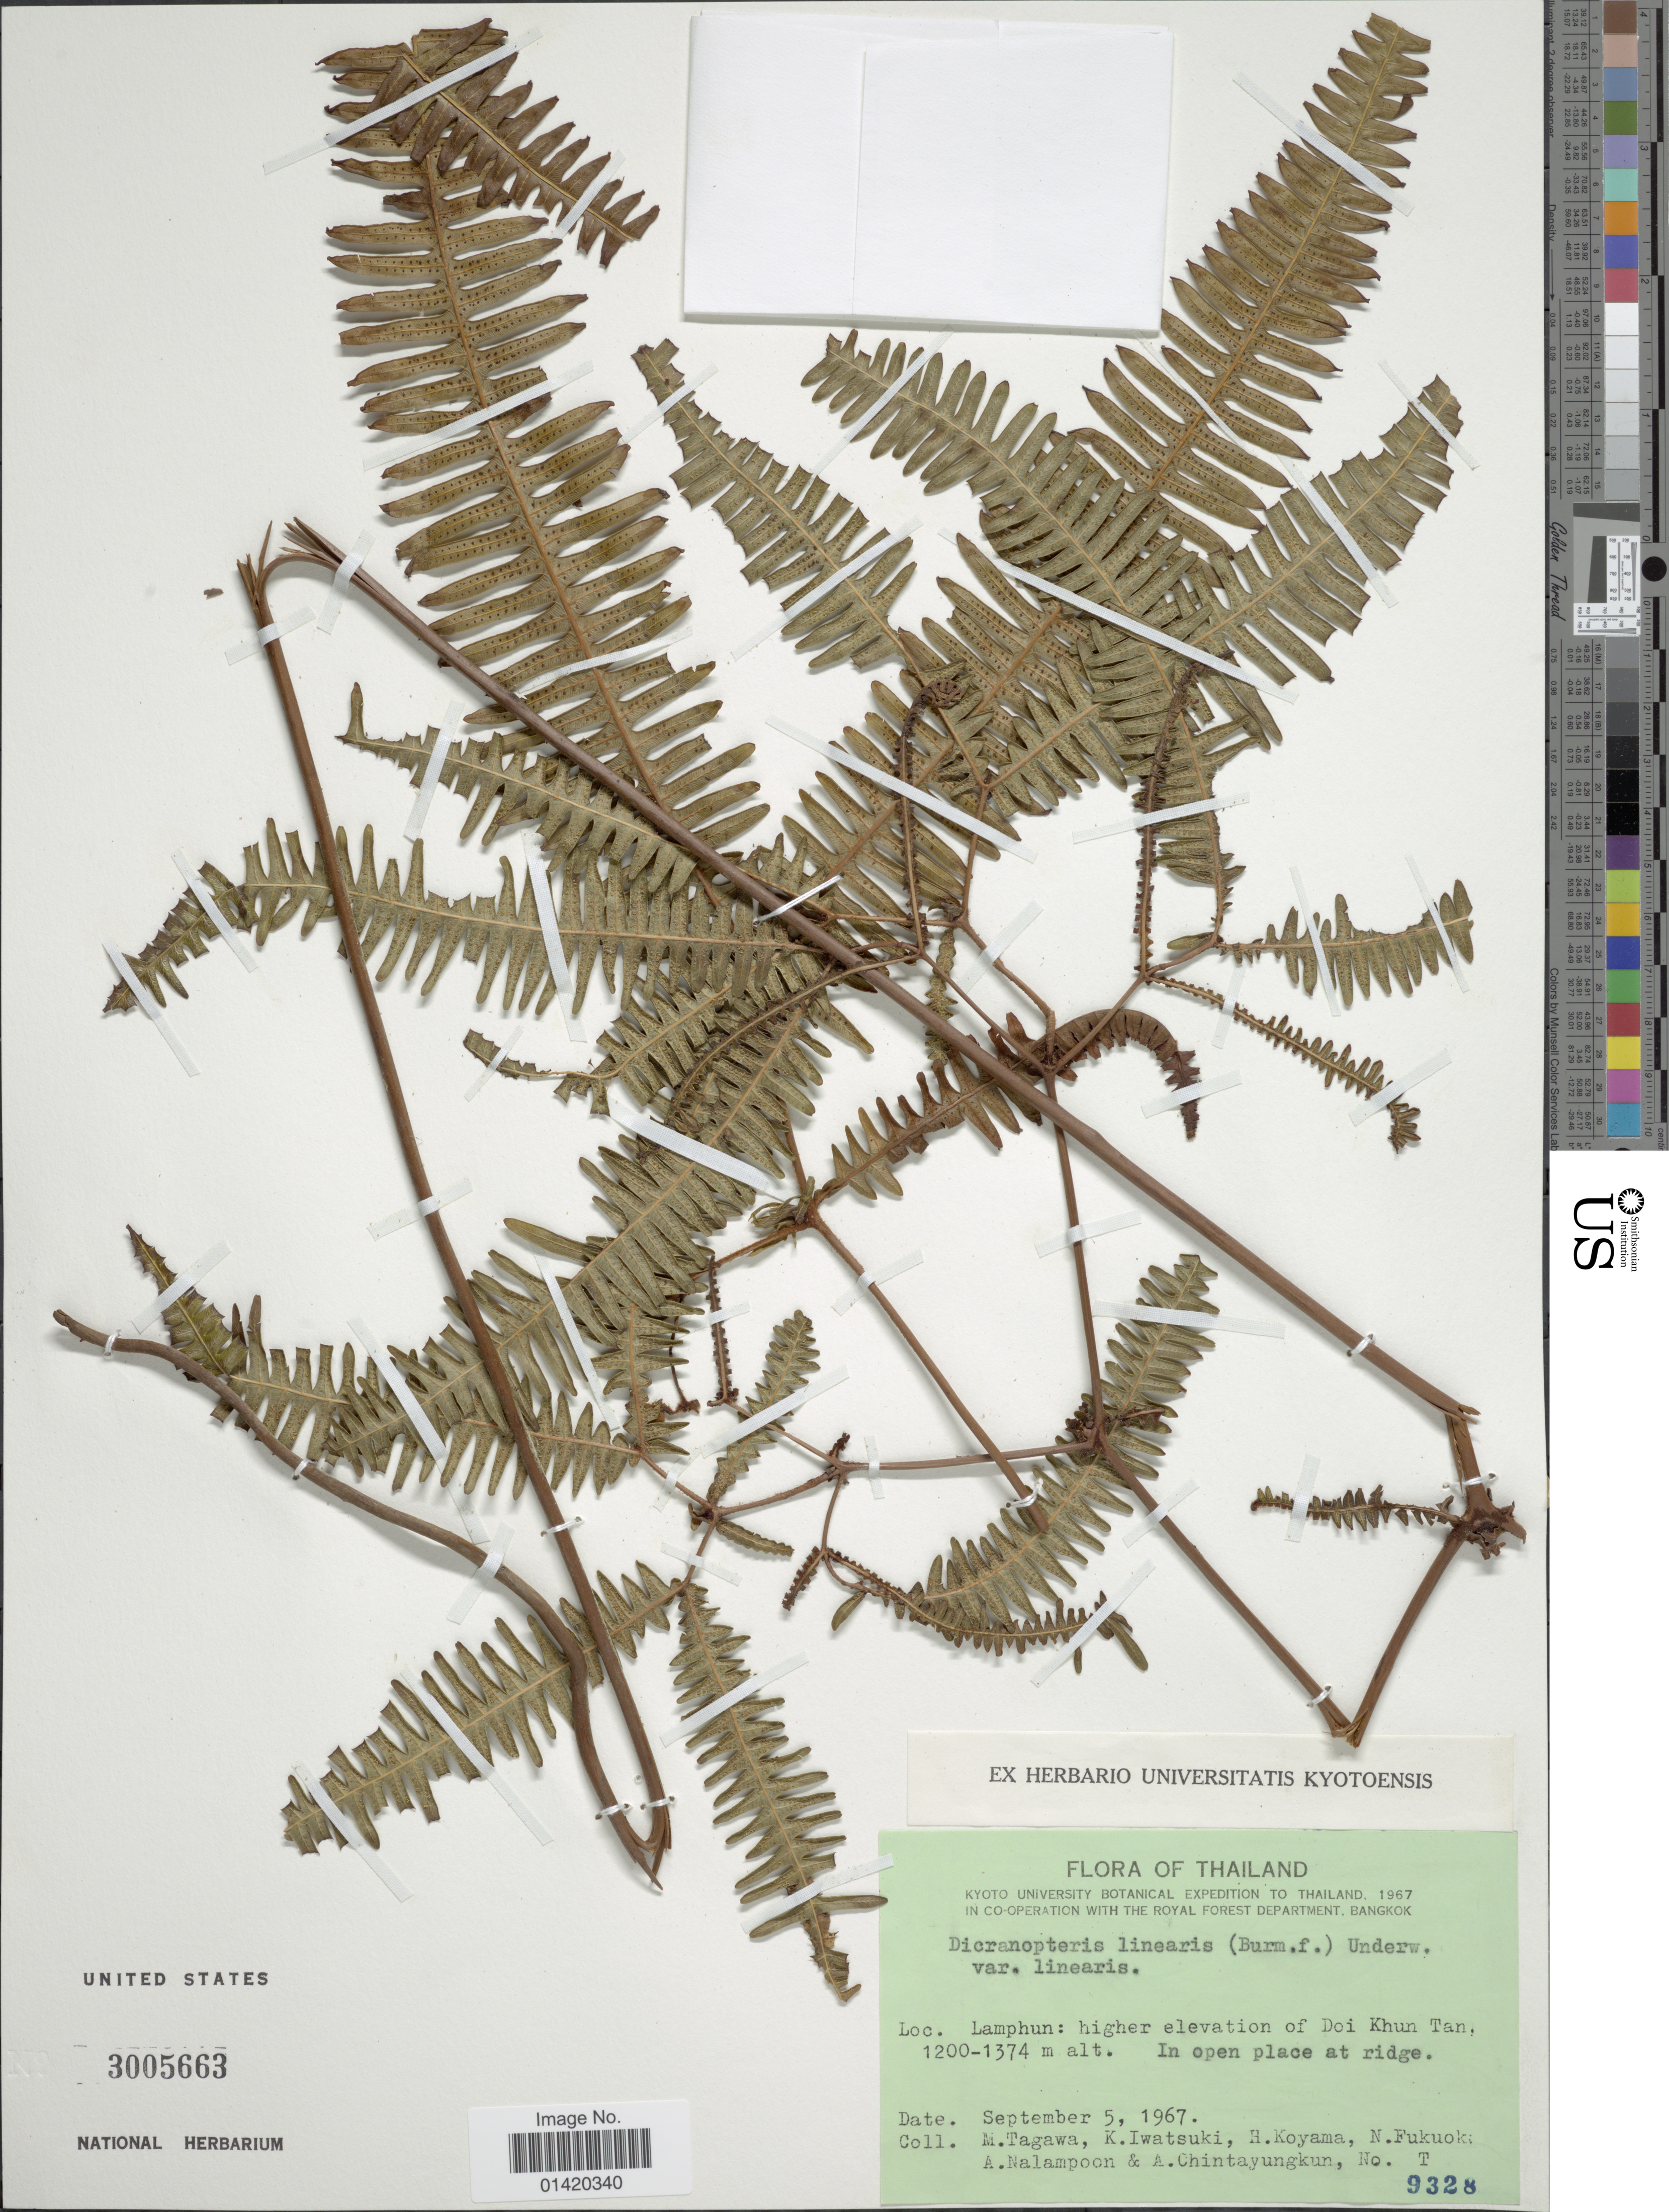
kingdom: Plantae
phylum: Tracheophyta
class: Polypodiopsida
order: Gleicheniales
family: Gleicheniaceae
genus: Dicranopteris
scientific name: Dicranopteris linearis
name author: (Burm. f.) Underw.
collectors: M. Tagawa, K. Iwatsuki, H. Koyama, N. Fukuoka & et al.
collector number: T 9328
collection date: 1967-09-05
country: Thailand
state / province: Lamphun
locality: Higher elevation of Doi Khun Tan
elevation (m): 1200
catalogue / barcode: US 3005663